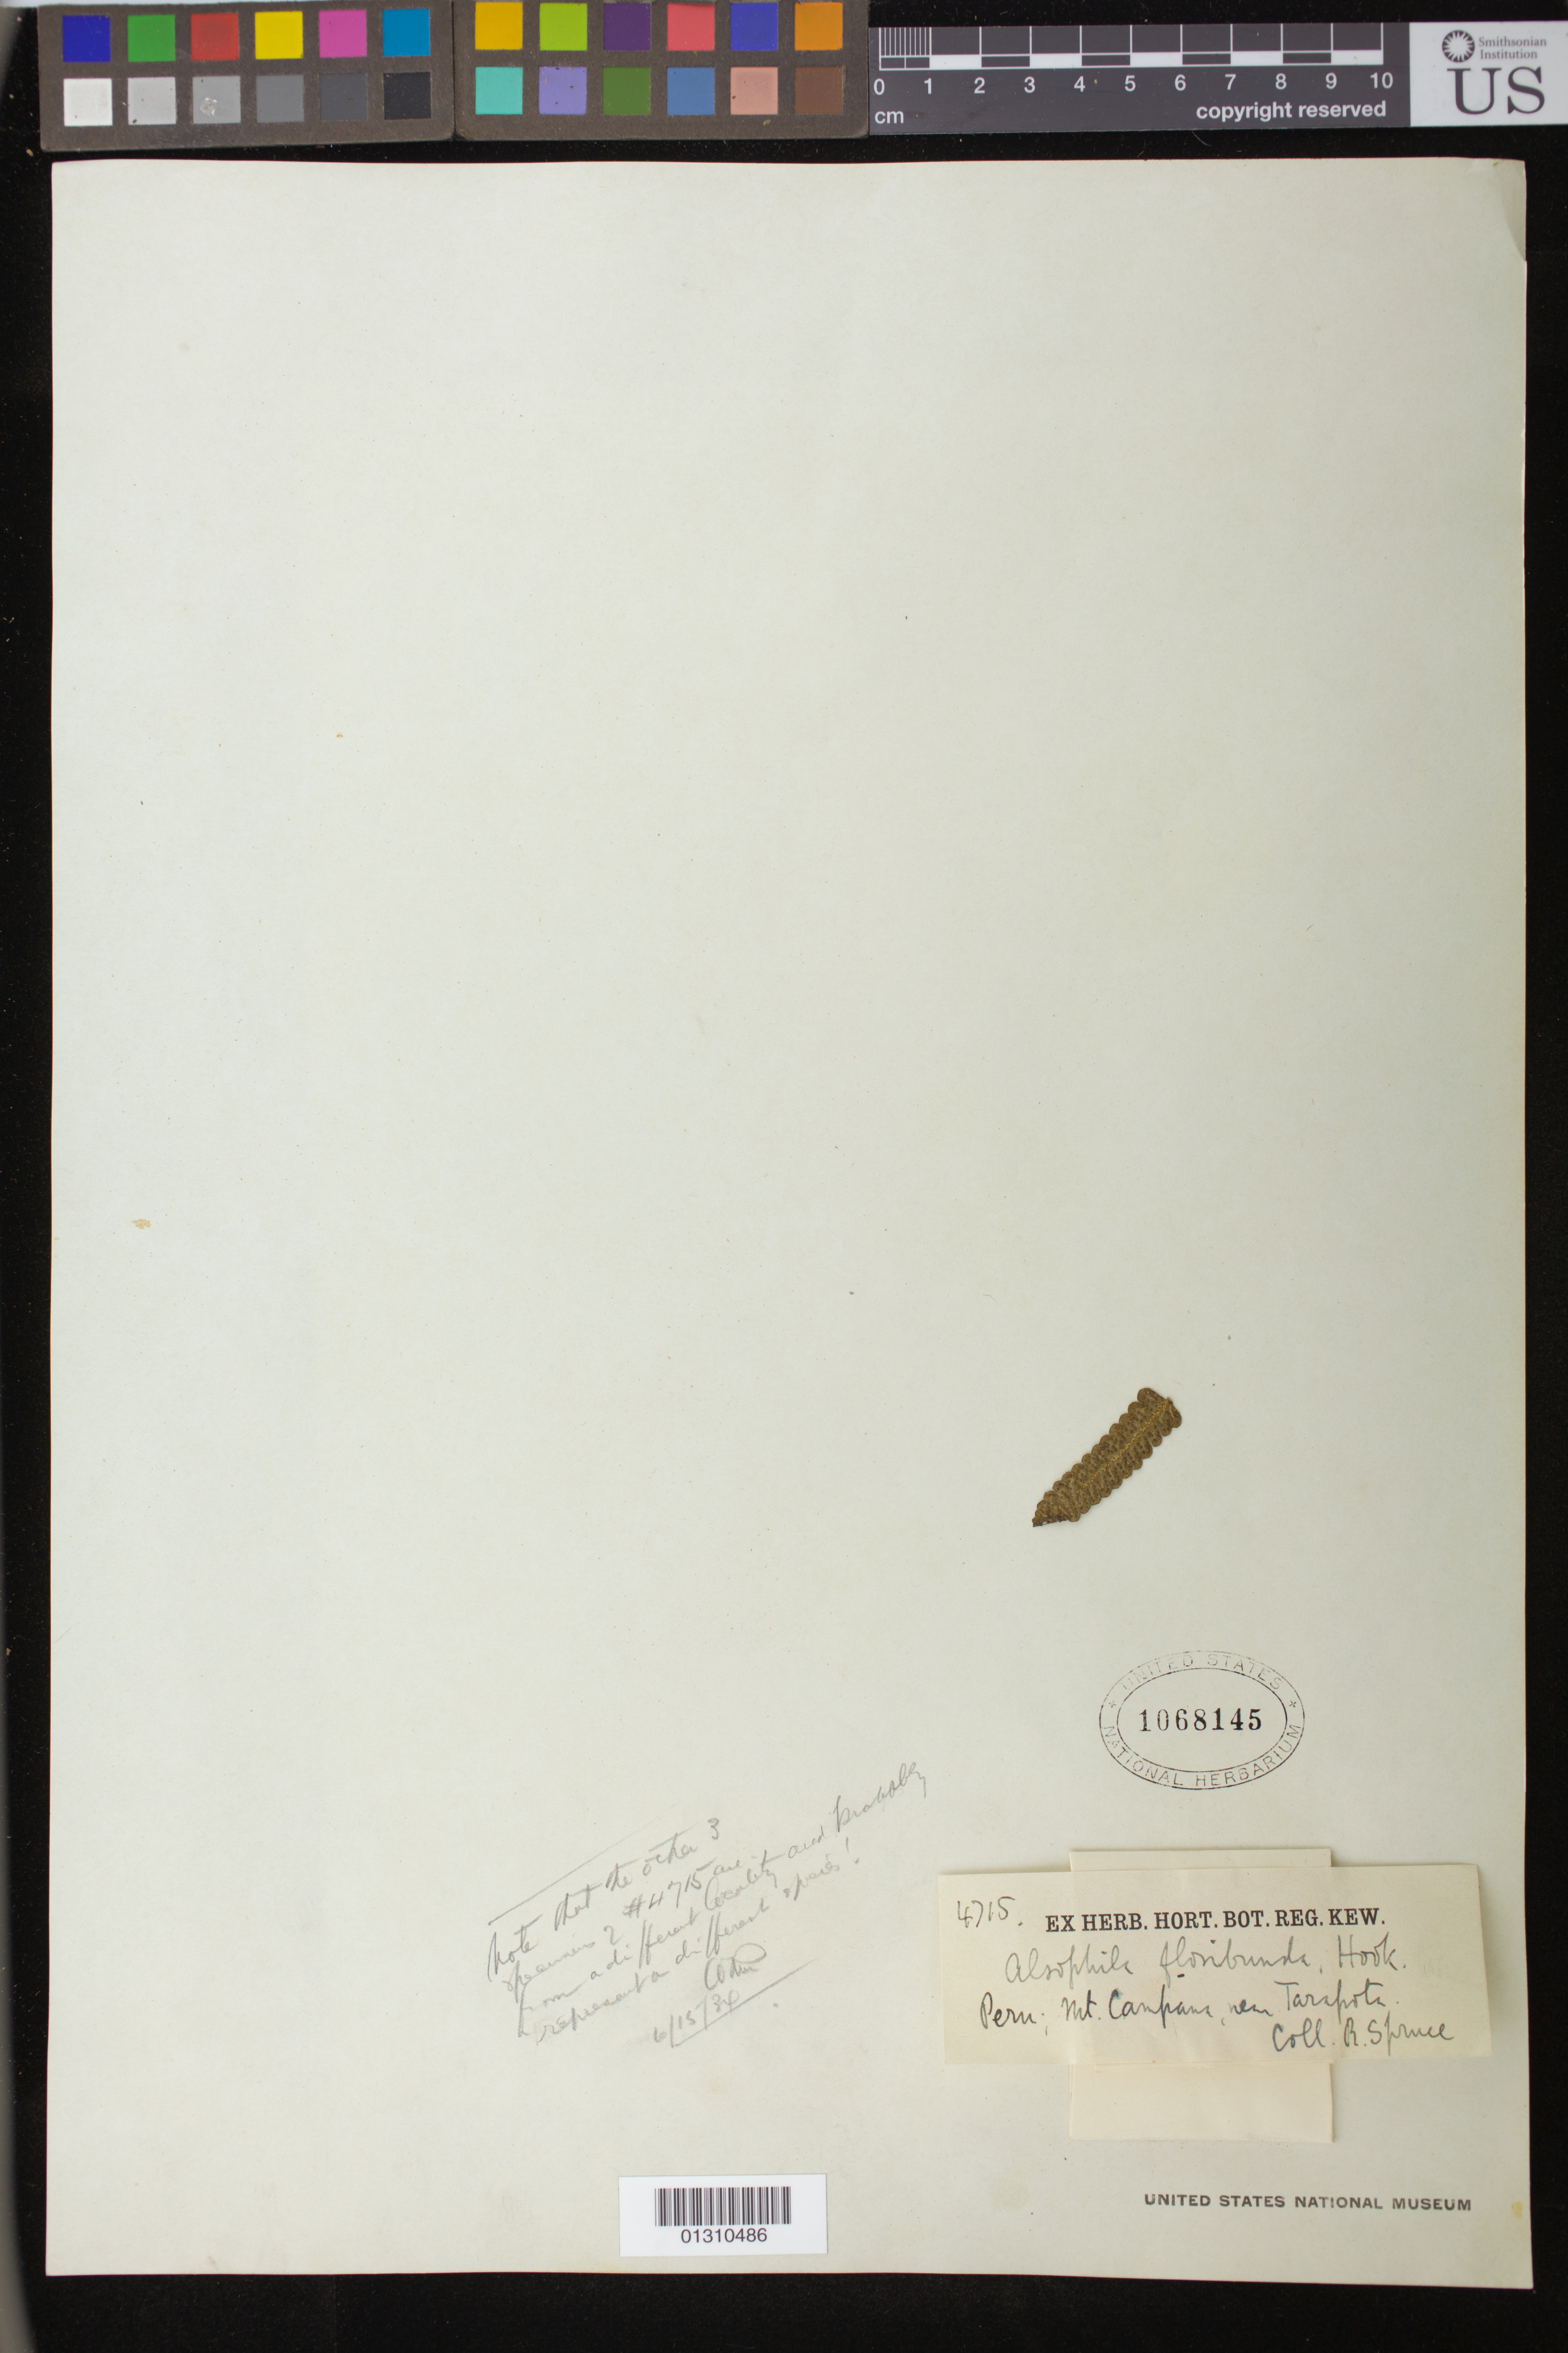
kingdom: Plantae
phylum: Tracheophyta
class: Polypodiopsida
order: Cyatheales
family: Cyatheaceae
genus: Cyathea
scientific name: Cyathea dombeyi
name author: (Desv.) Lellinger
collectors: R. Spruce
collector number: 4715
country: Peru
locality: Mt. Campana, near Tarapoto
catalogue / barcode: US 1068145